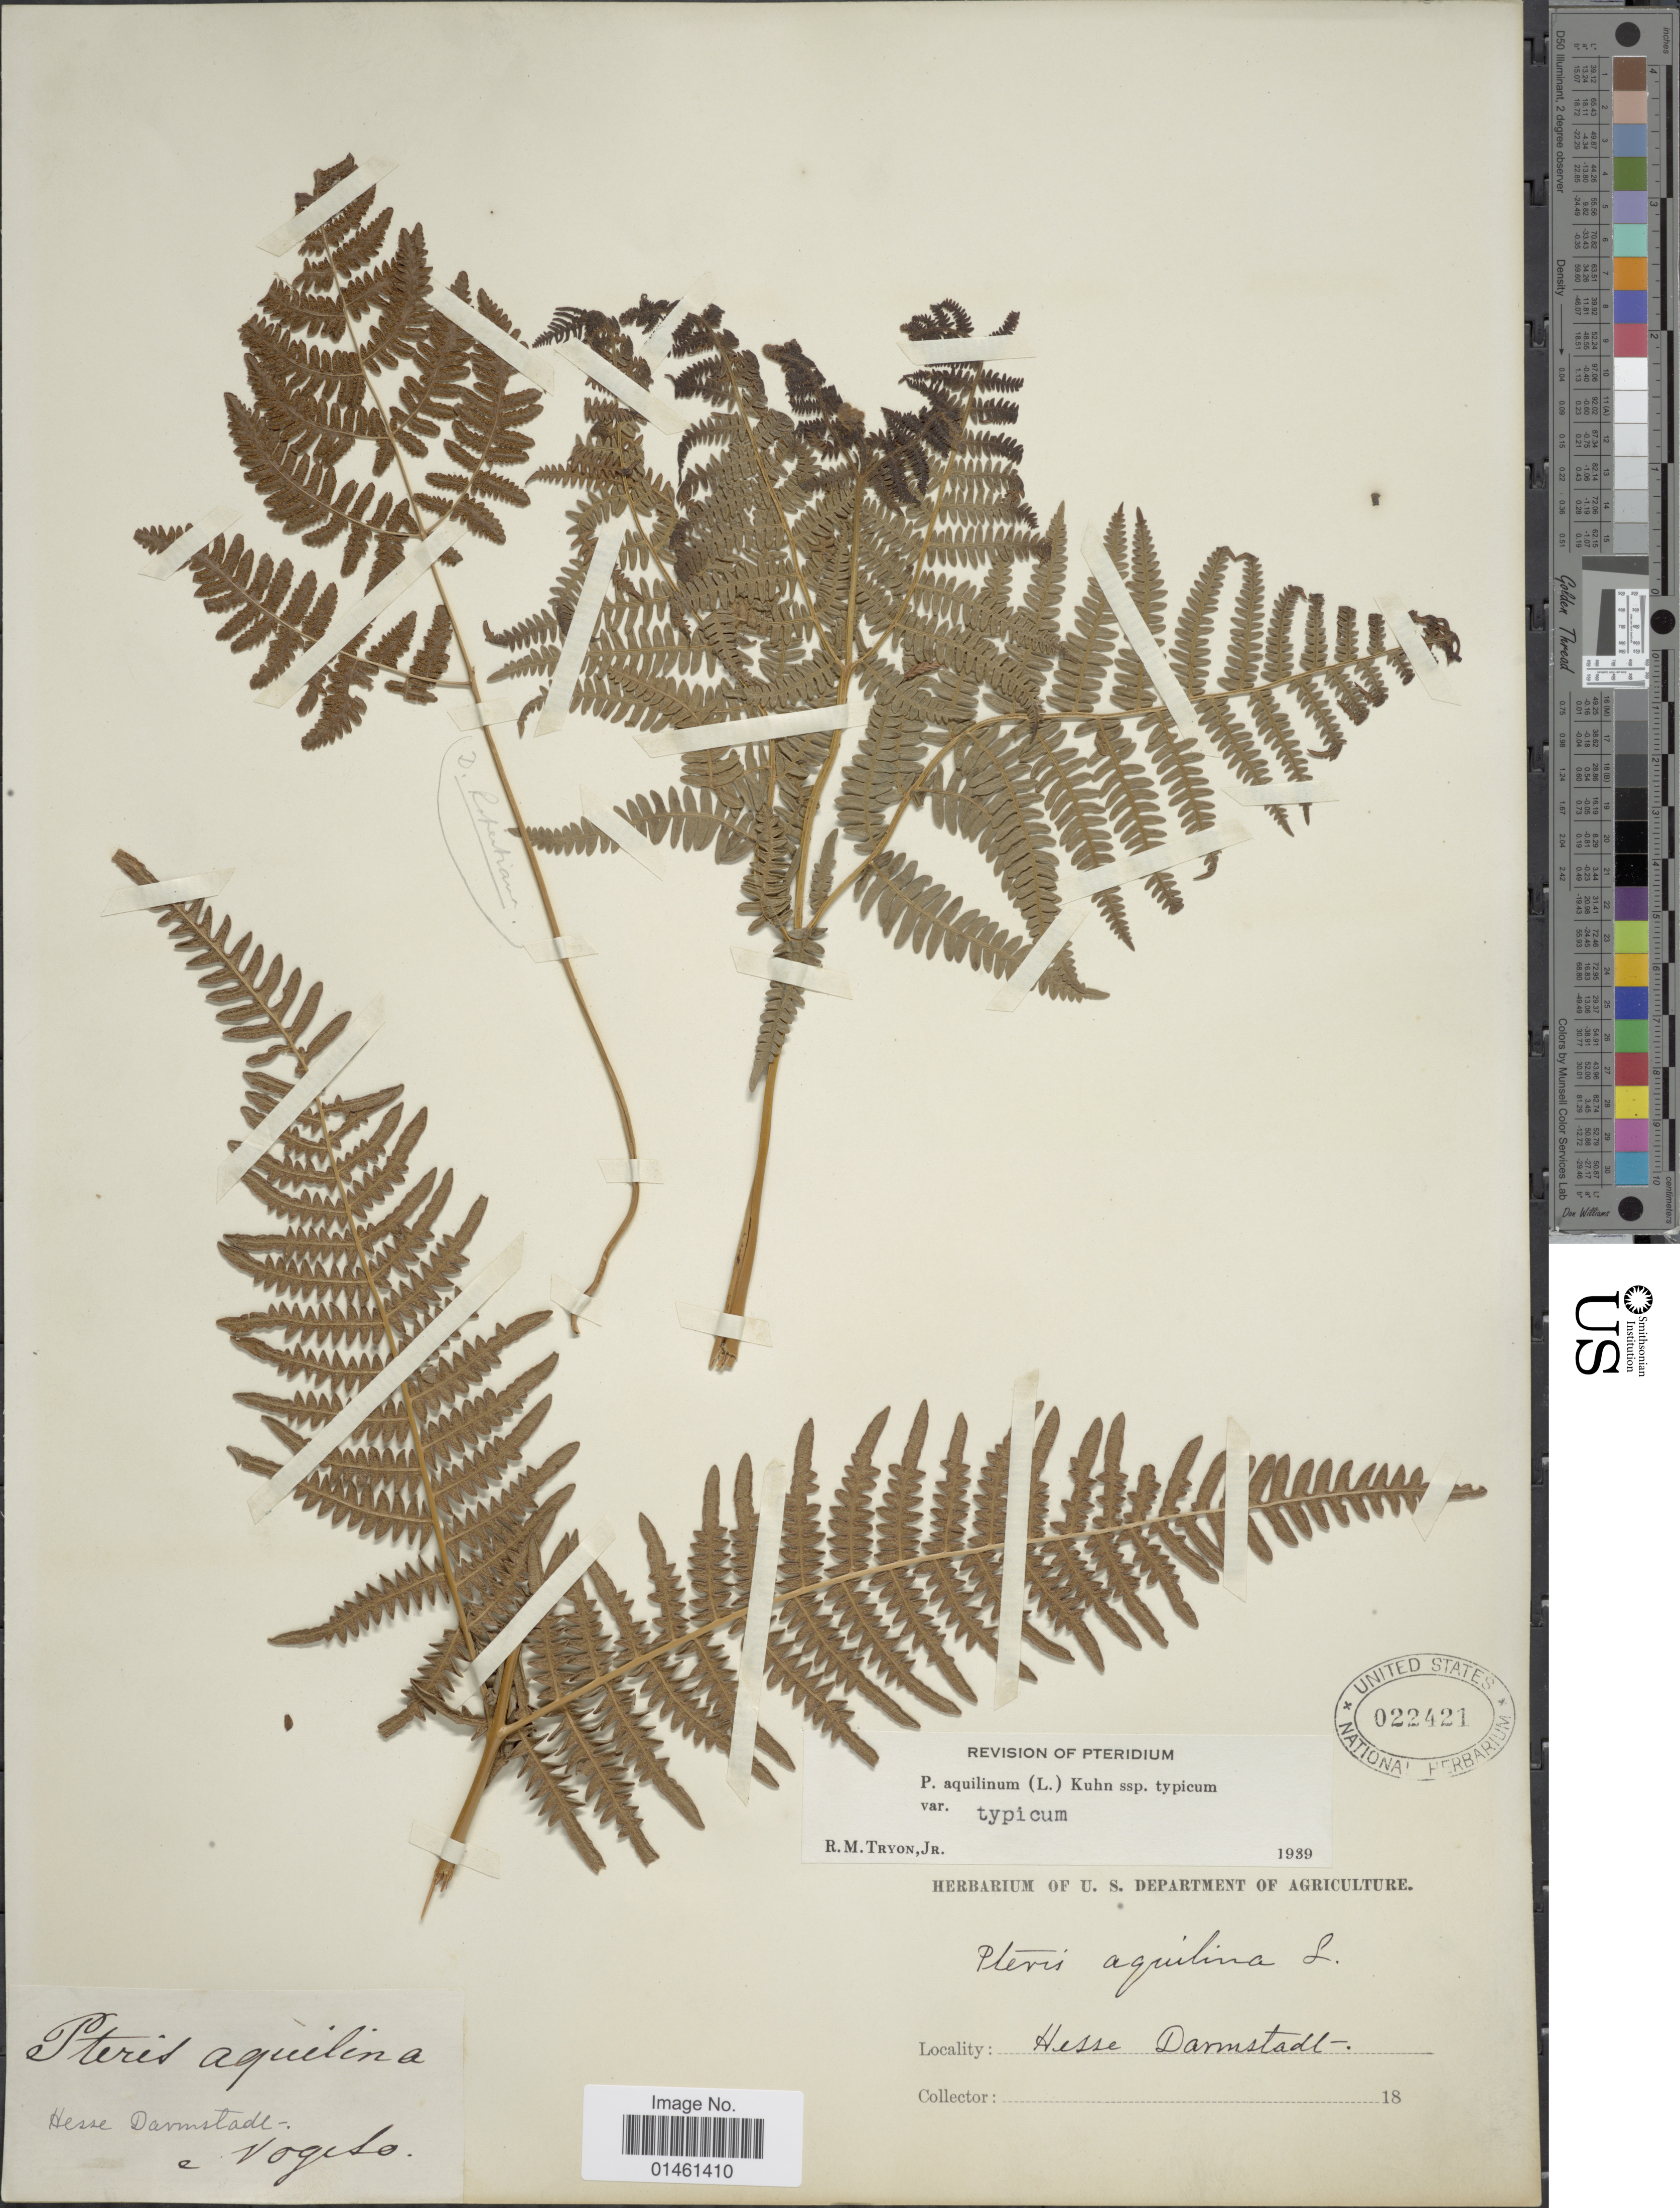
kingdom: Plantae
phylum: Tracheophyta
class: Polypodiopsida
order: Polypodiales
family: Dennstaedtiaceae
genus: Pteridium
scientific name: Pteridium aquilinum var. typicum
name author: R.M. Tryon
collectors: Vogeso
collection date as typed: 18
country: Germany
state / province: Hesse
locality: Hesse Darmstadt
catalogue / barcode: US 22421